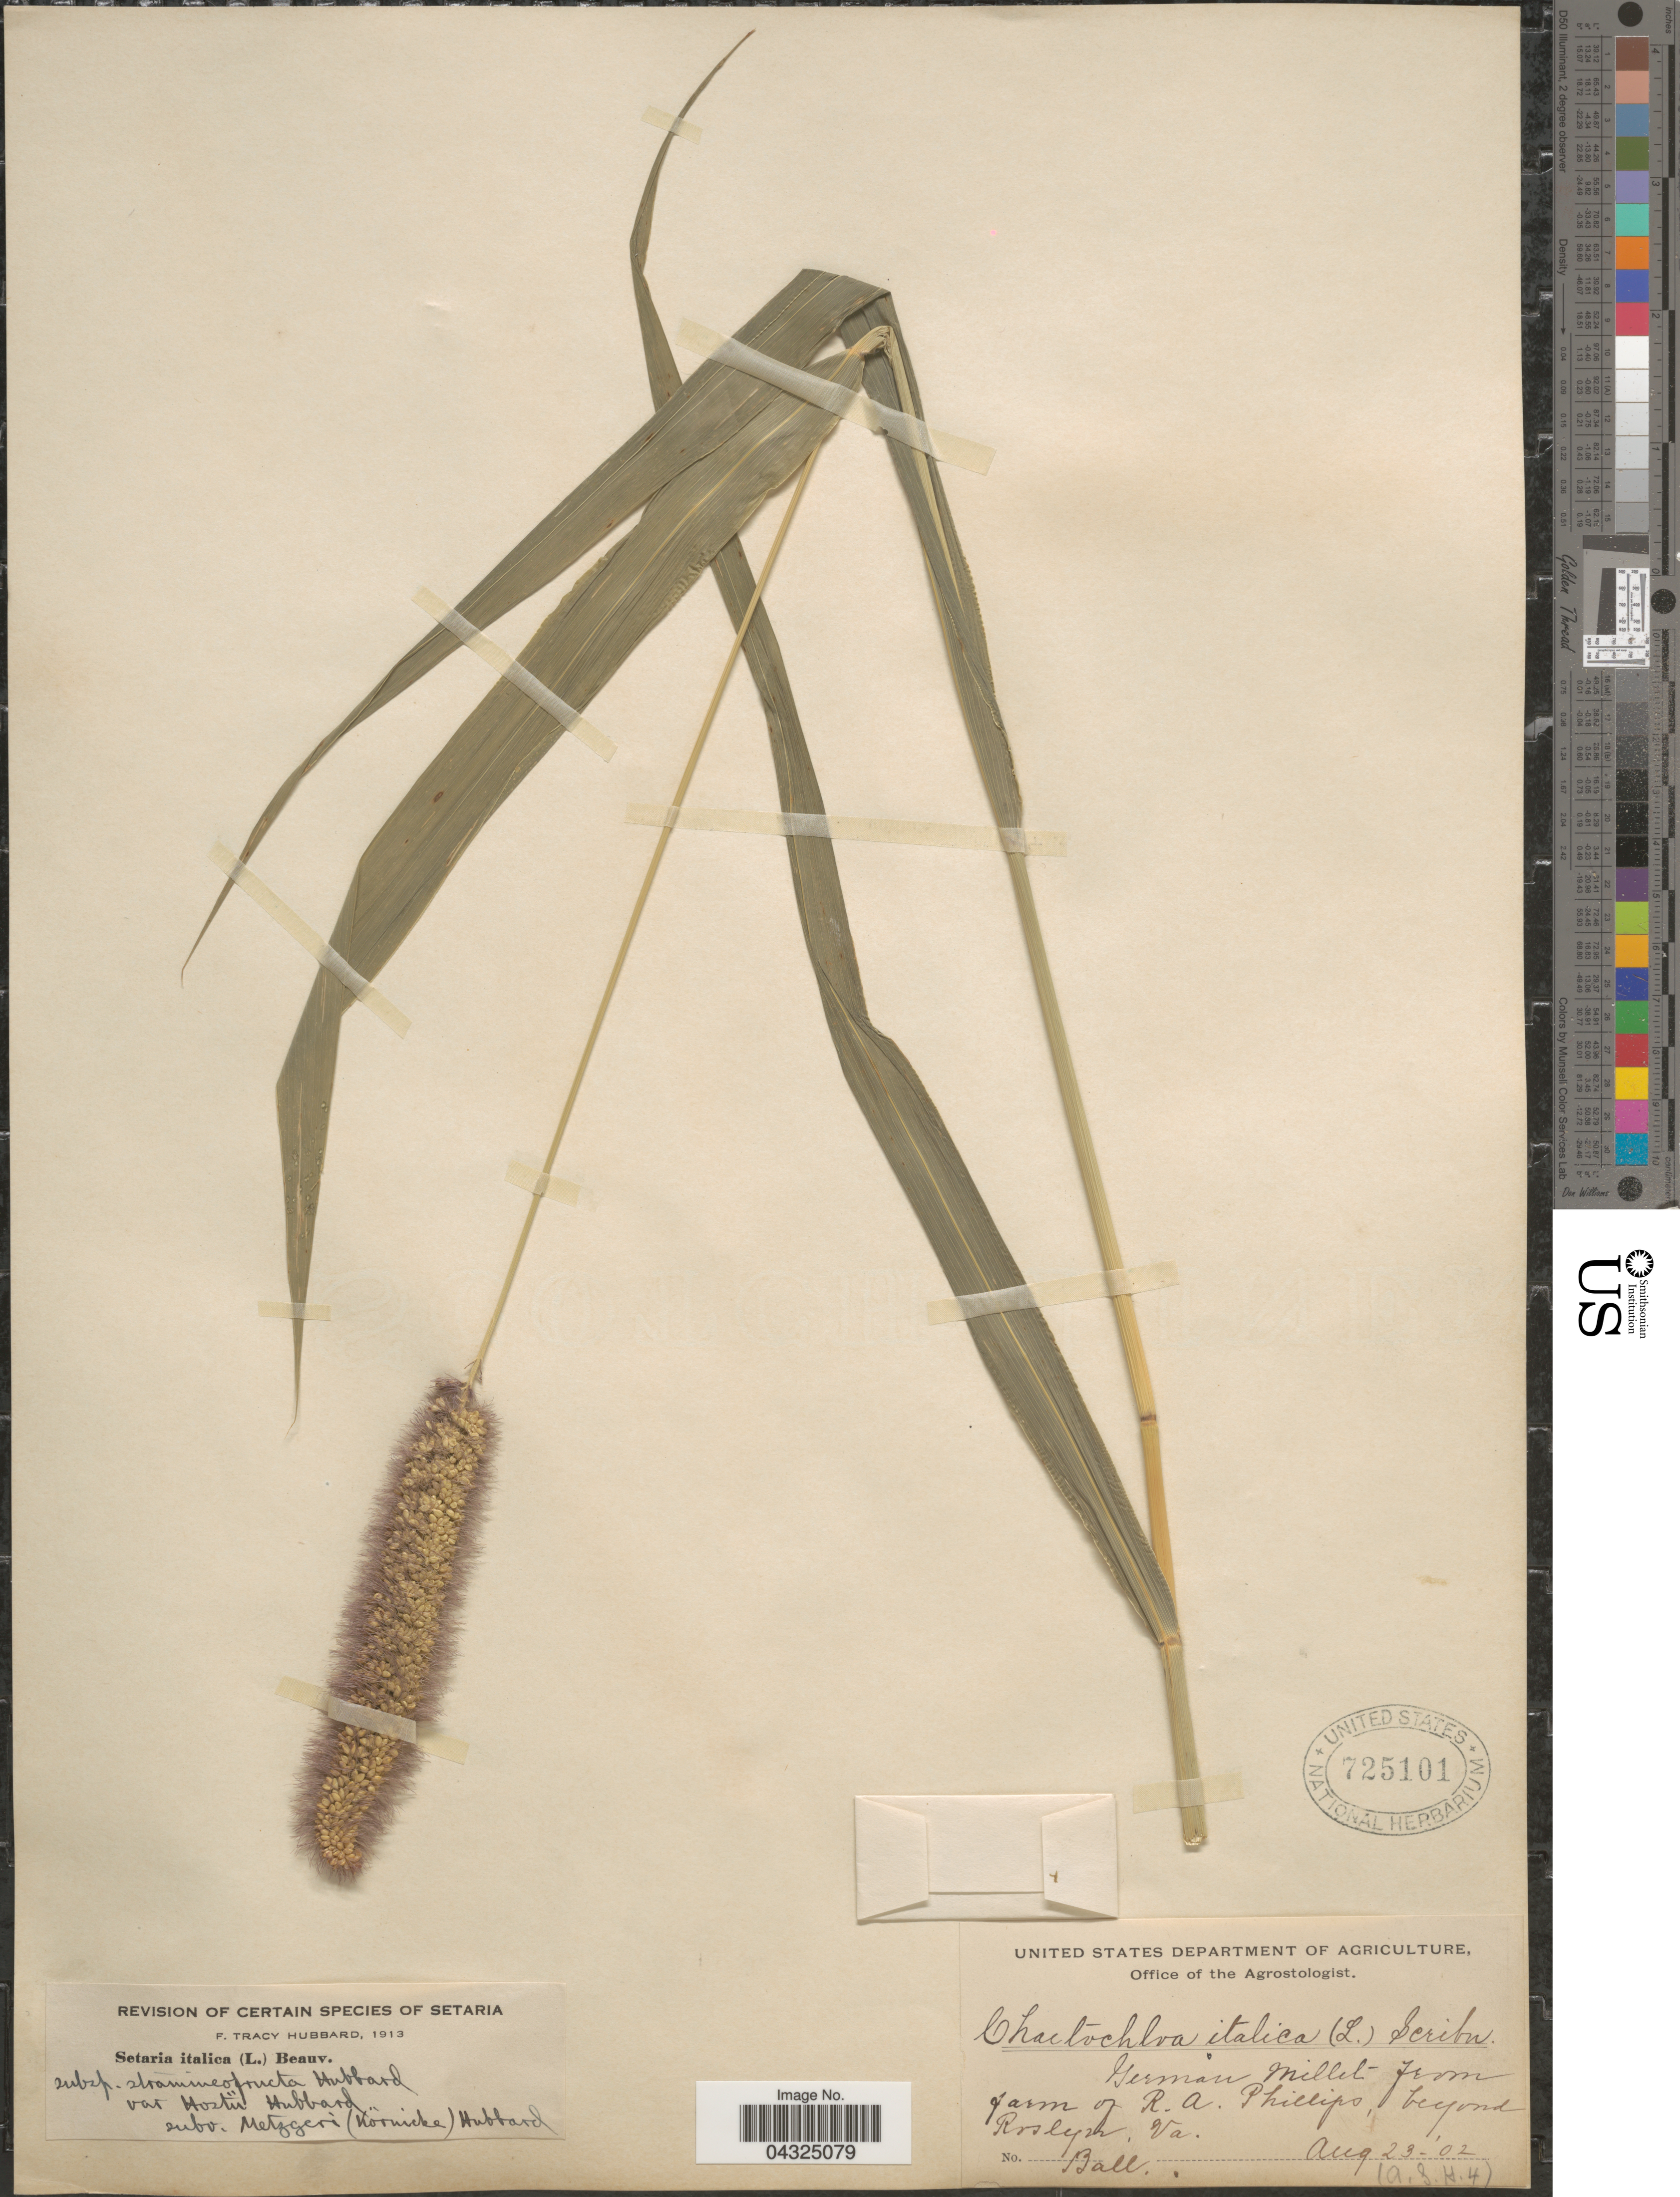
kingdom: Plantae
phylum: Tracheophyta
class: Liliopsida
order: Poales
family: Poaceae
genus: Setaria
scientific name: Setaria italica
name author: (L.) P. Beauv.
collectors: -- Ball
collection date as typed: Transcribed d/m/y: 23/8/2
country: United States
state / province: Virginia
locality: German Millet from farm of R. A. Phillips, beyond Roslyn.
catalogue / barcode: US 725101